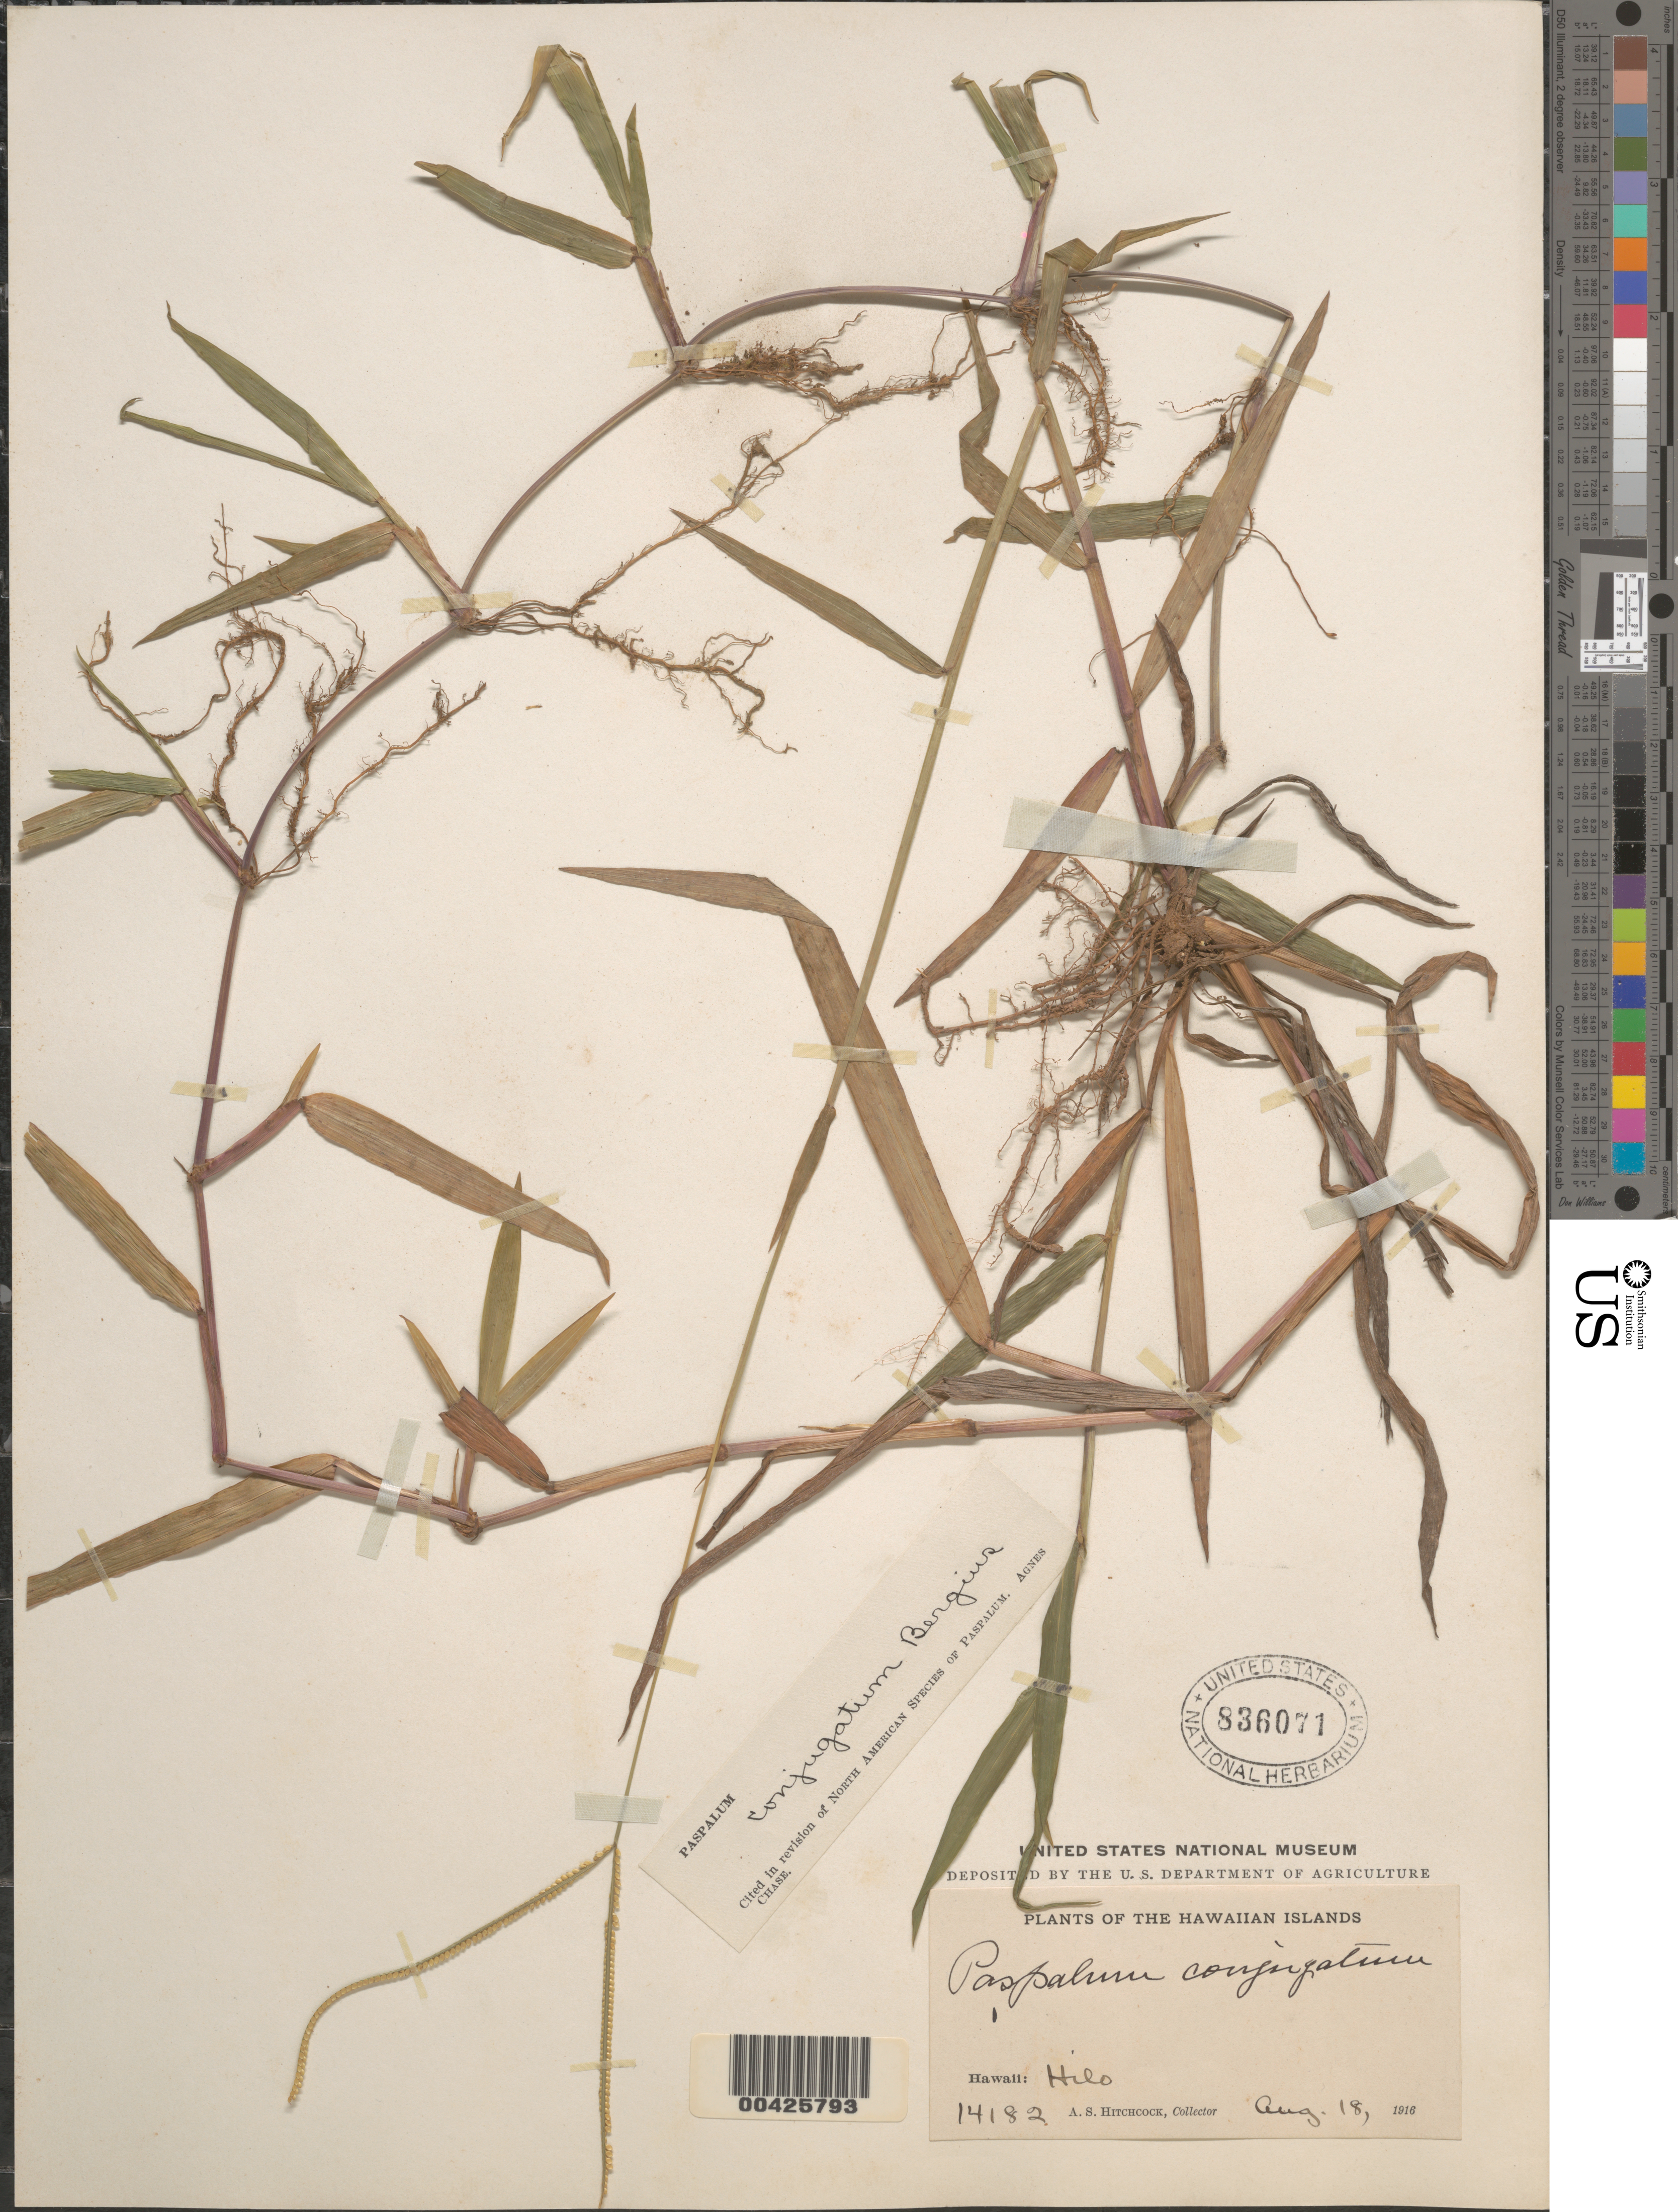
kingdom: Plantae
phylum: Tracheophyta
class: Liliopsida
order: Poales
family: Poaceae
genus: Paspalum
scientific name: Paspalum conjugatum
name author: P.J. Bergius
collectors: A. S. Hitchcock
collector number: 14182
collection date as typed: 18 Aug 1916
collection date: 1916-08-18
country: United States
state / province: Hawaii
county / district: Hawaii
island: Hawaii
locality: Hilo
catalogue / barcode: US 836071